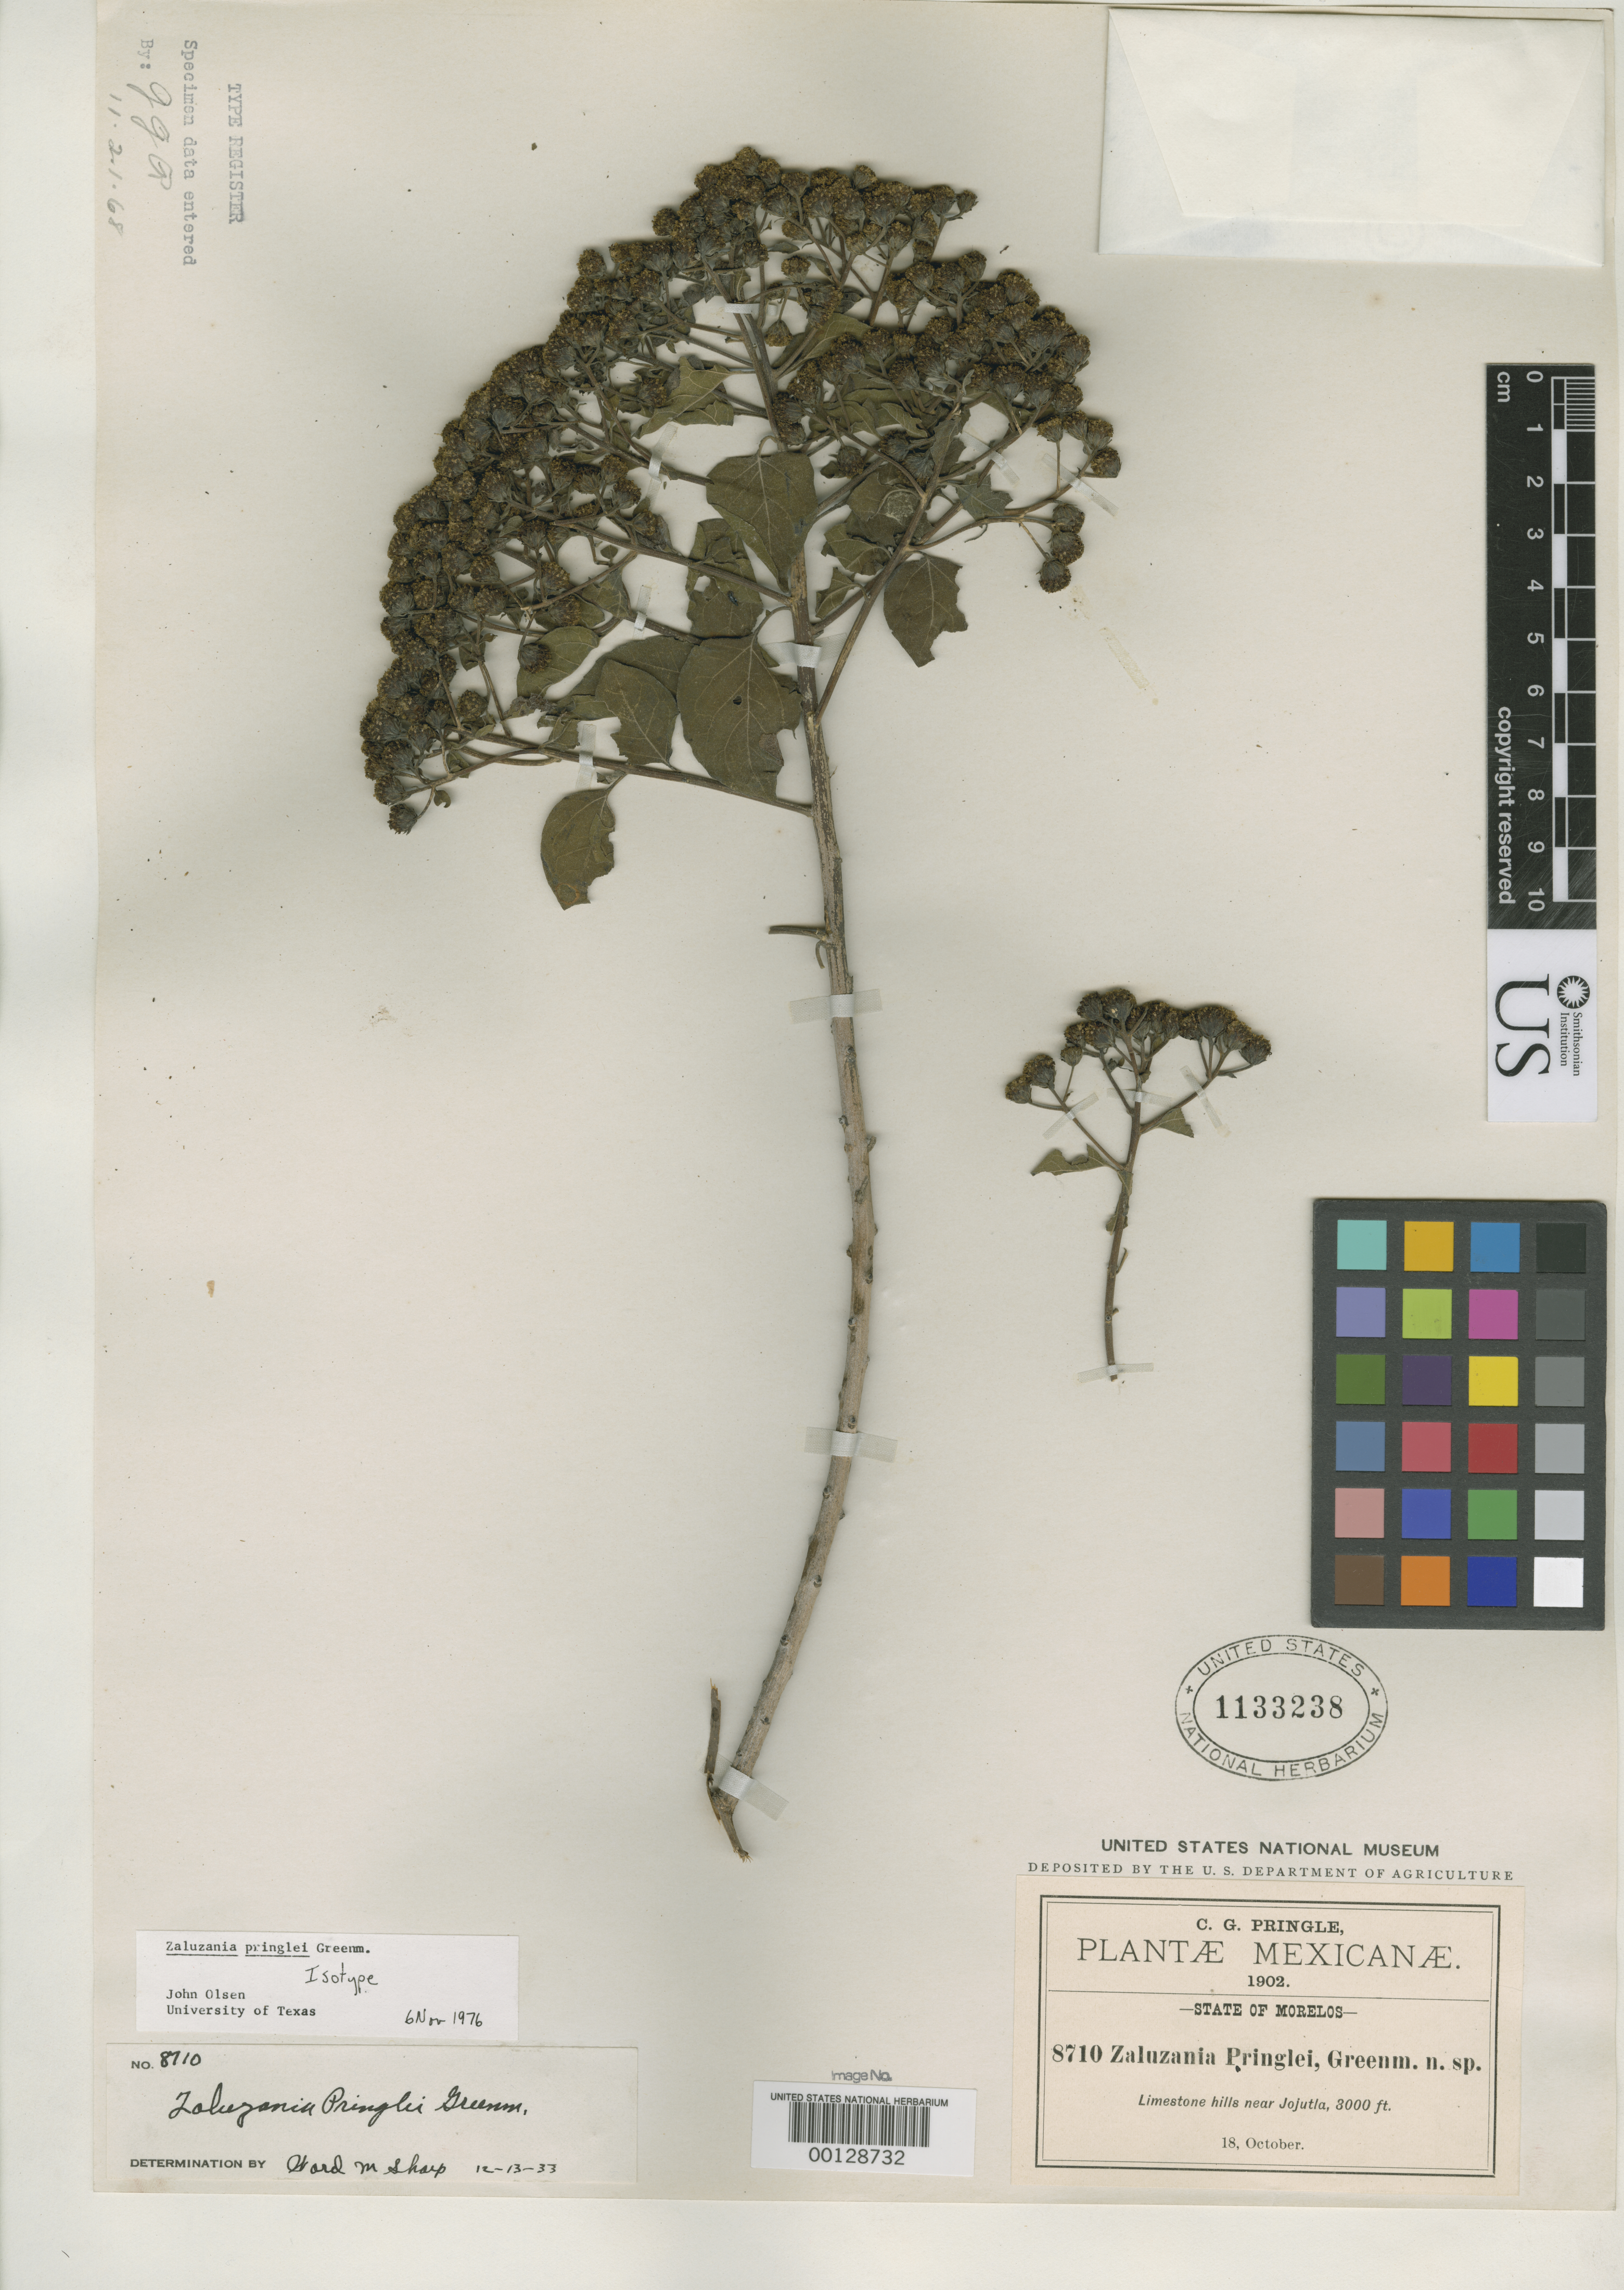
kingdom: Plantae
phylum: Tracheophyta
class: Magnoliopsida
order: Asterales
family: Asteraceae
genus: Zaluzania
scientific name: Zaluzania pringlei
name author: Greenm.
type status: Isotype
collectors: C. G. Pringle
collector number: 8710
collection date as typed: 18 Oct 1902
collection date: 1902-10-18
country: Mexico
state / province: Morelos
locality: Near Jojutla.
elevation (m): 914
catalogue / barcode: US 1133238